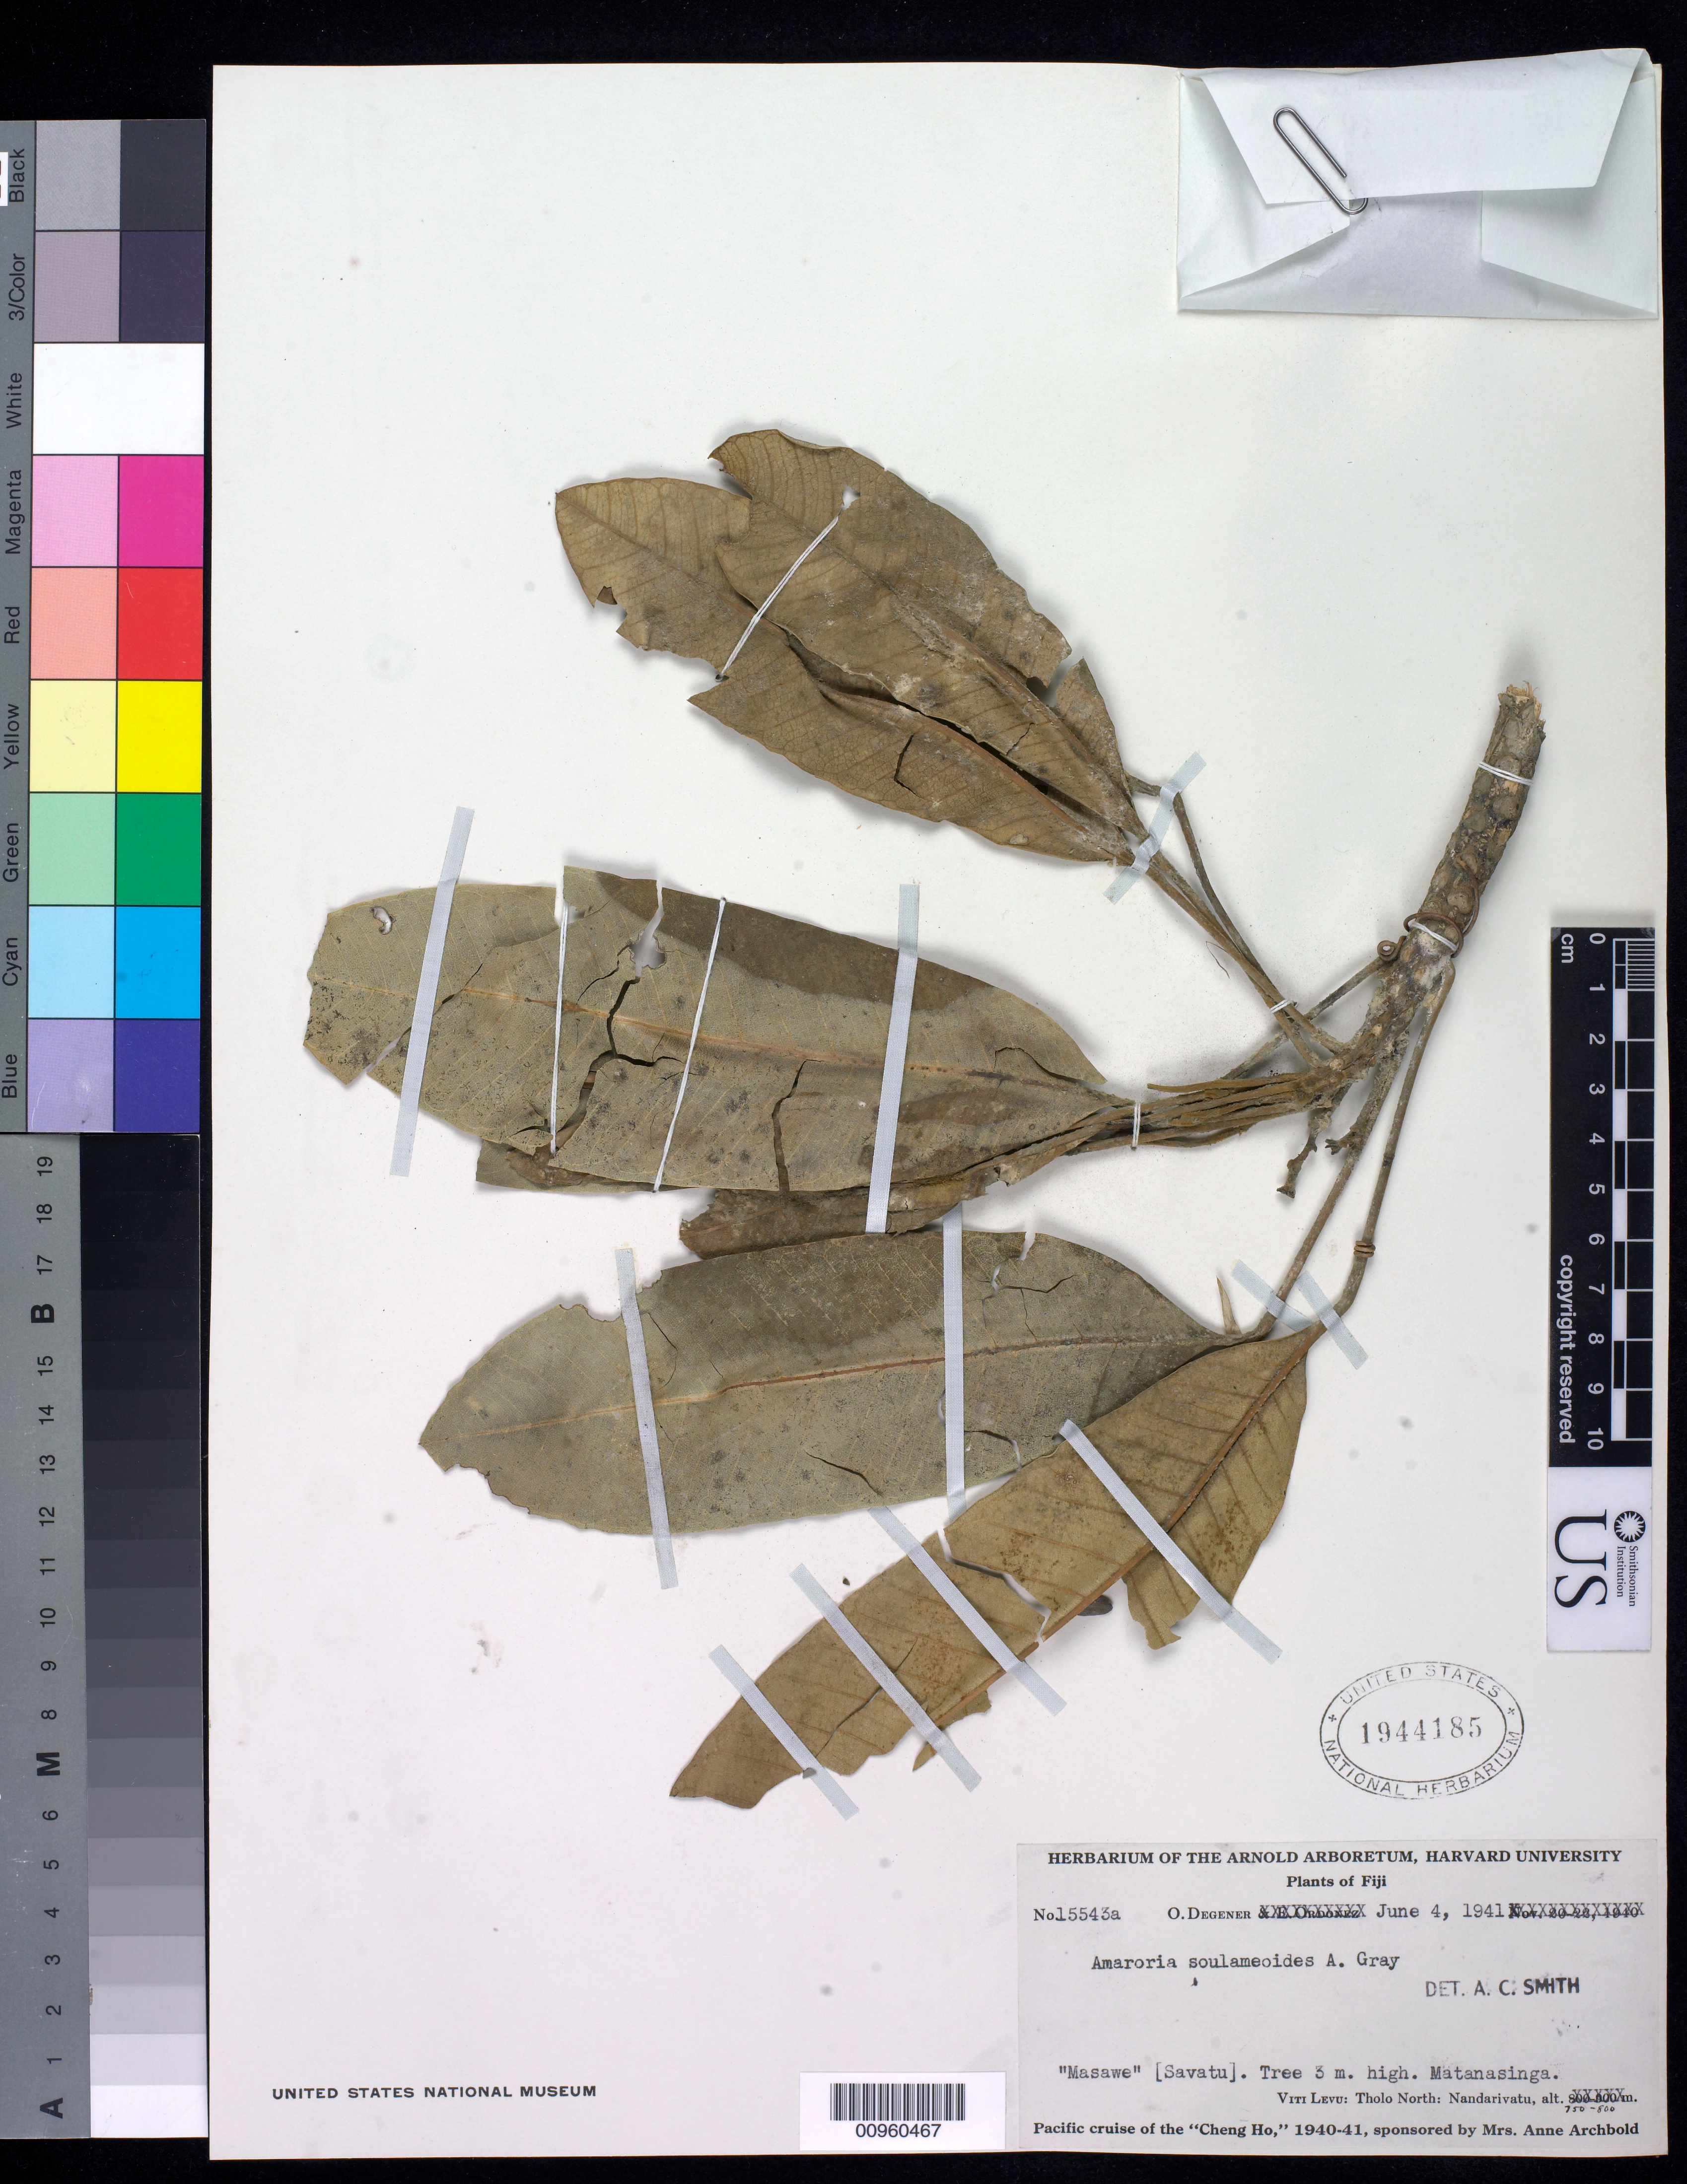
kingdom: Plantae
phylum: Tracheophyta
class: Magnoliopsida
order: Sapindales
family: Simaroubaceae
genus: Soulamea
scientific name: Soulamea soulameoides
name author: (A. Gray) Noot.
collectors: O. Degener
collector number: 15543A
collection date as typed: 04 Jun 1941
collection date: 1941-06-04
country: Fiji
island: Viti Levu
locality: Fiji, Tholo North, Nandarivatu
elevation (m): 750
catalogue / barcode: US 1944185